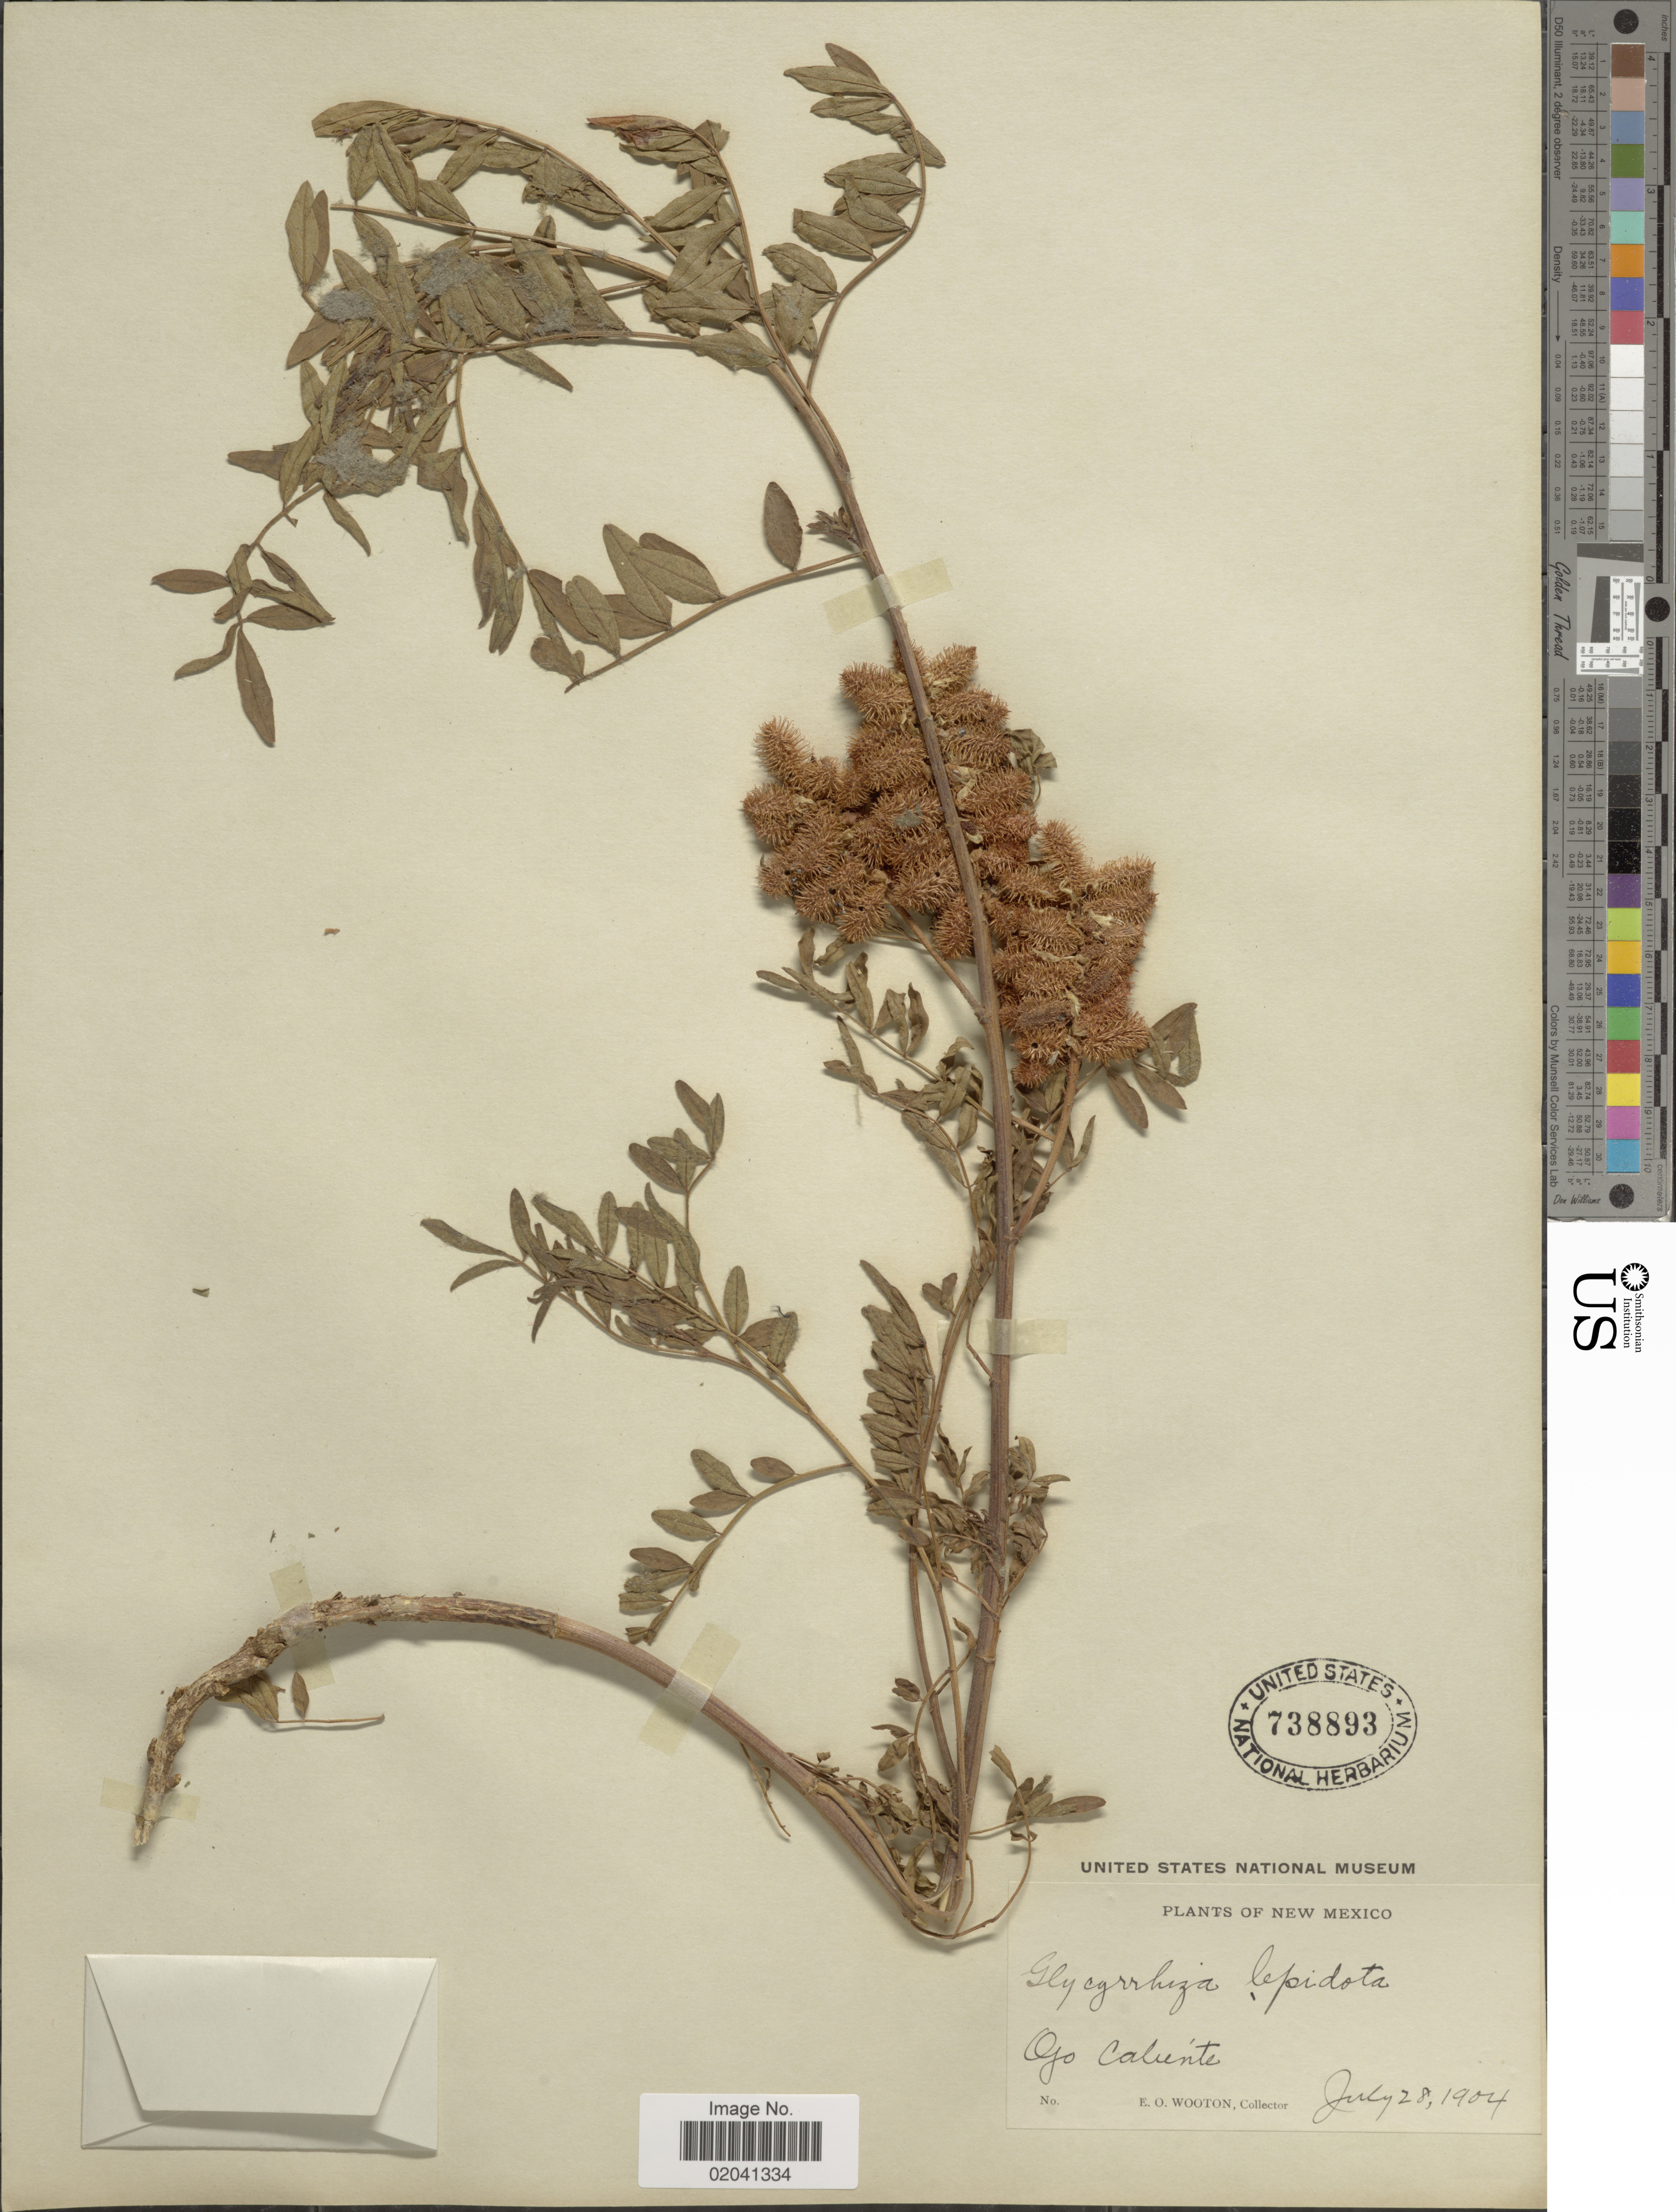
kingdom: Plantae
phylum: Tracheophyta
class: Magnoliopsida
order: Fabales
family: Fabaceae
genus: Glycyrrhiza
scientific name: Glycyrrhiza lepidota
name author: Pursh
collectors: E. O. Wooton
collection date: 1904-07-28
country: United States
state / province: New Mexico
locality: Ojo Caliente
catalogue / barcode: US 738893